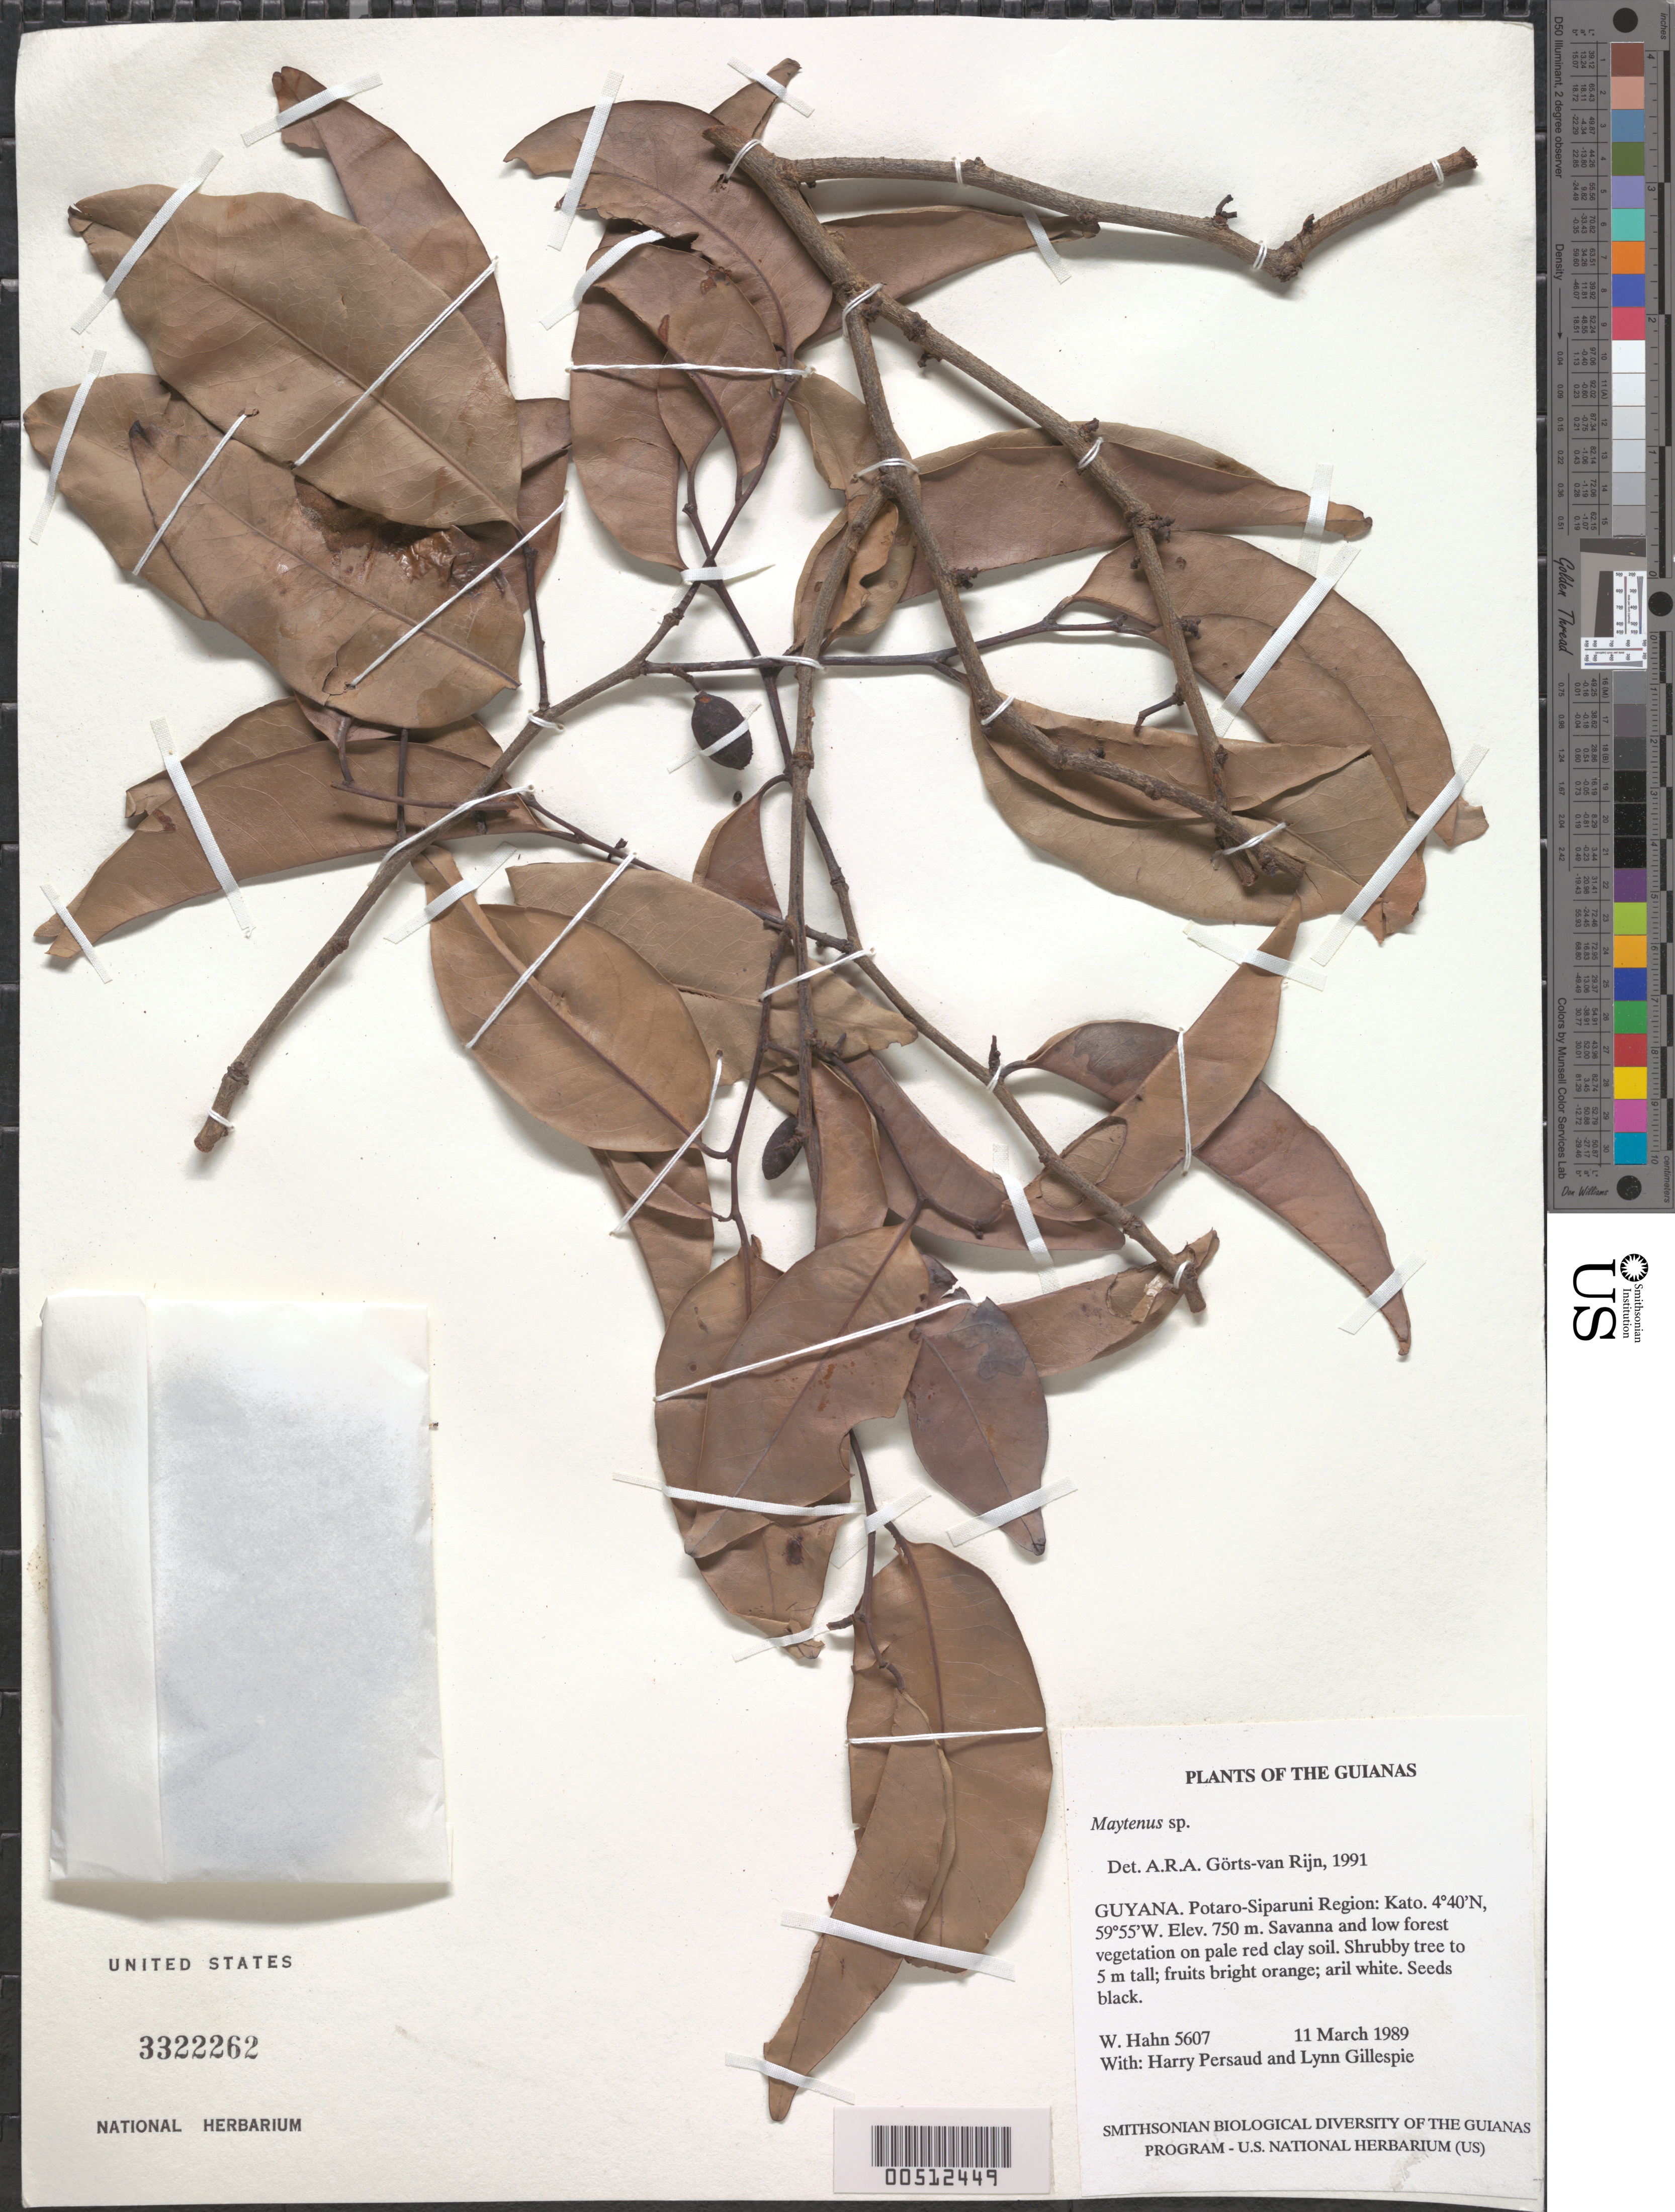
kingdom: Plantae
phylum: Tracheophyta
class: Magnoliopsida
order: Celastrales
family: Celastraceae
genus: Maytenus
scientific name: Maytenus sp.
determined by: Görts-van Rijn, A. R. A.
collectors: W. Hahn, H. Persaud & L. J. Gillespie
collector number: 5607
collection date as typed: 11 March 1989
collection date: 1989-03-11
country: Guyana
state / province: Potaro-Siparuni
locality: Kato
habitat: Savanna and low forest vegetation on pale red clay soil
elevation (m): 750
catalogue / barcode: US 3322262